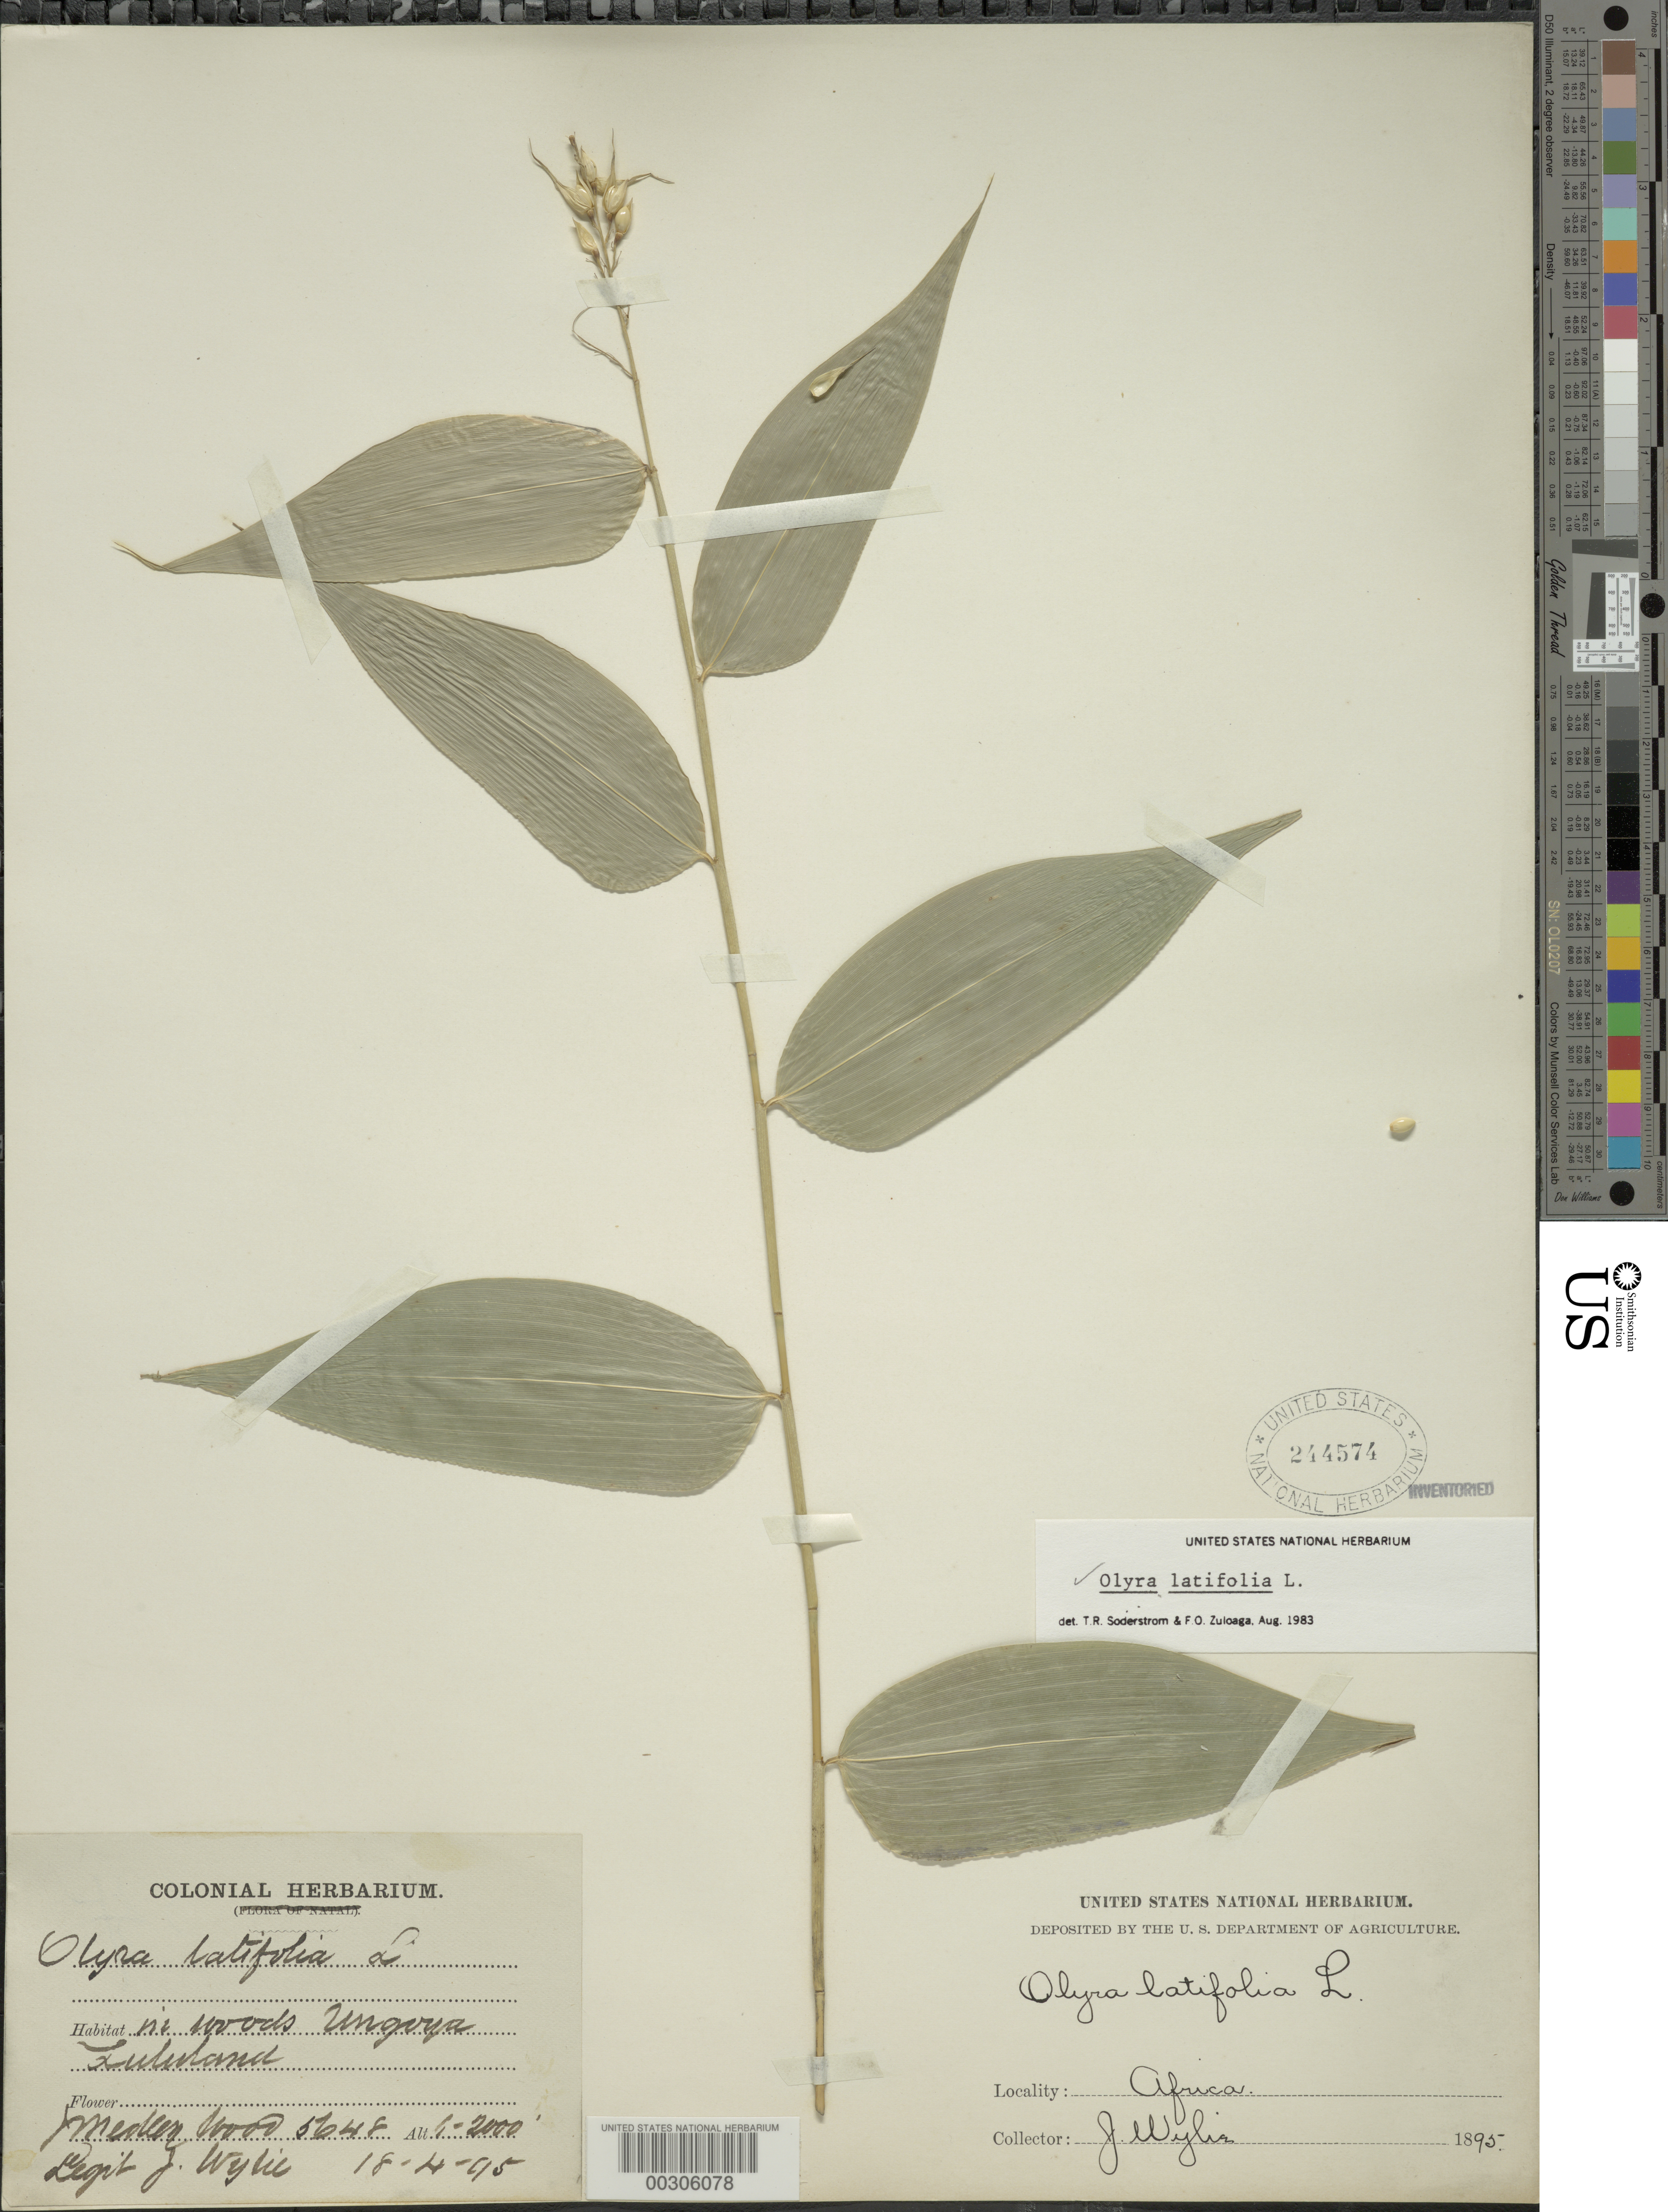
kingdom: Plantae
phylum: Tracheophyta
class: Liliopsida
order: Poales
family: Poaceae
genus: Olyra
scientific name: Olyra latifolia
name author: L.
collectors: J. Wylie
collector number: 5648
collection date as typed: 18 Apr 1895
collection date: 1895-04-18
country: South Africa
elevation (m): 305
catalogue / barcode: US 244574